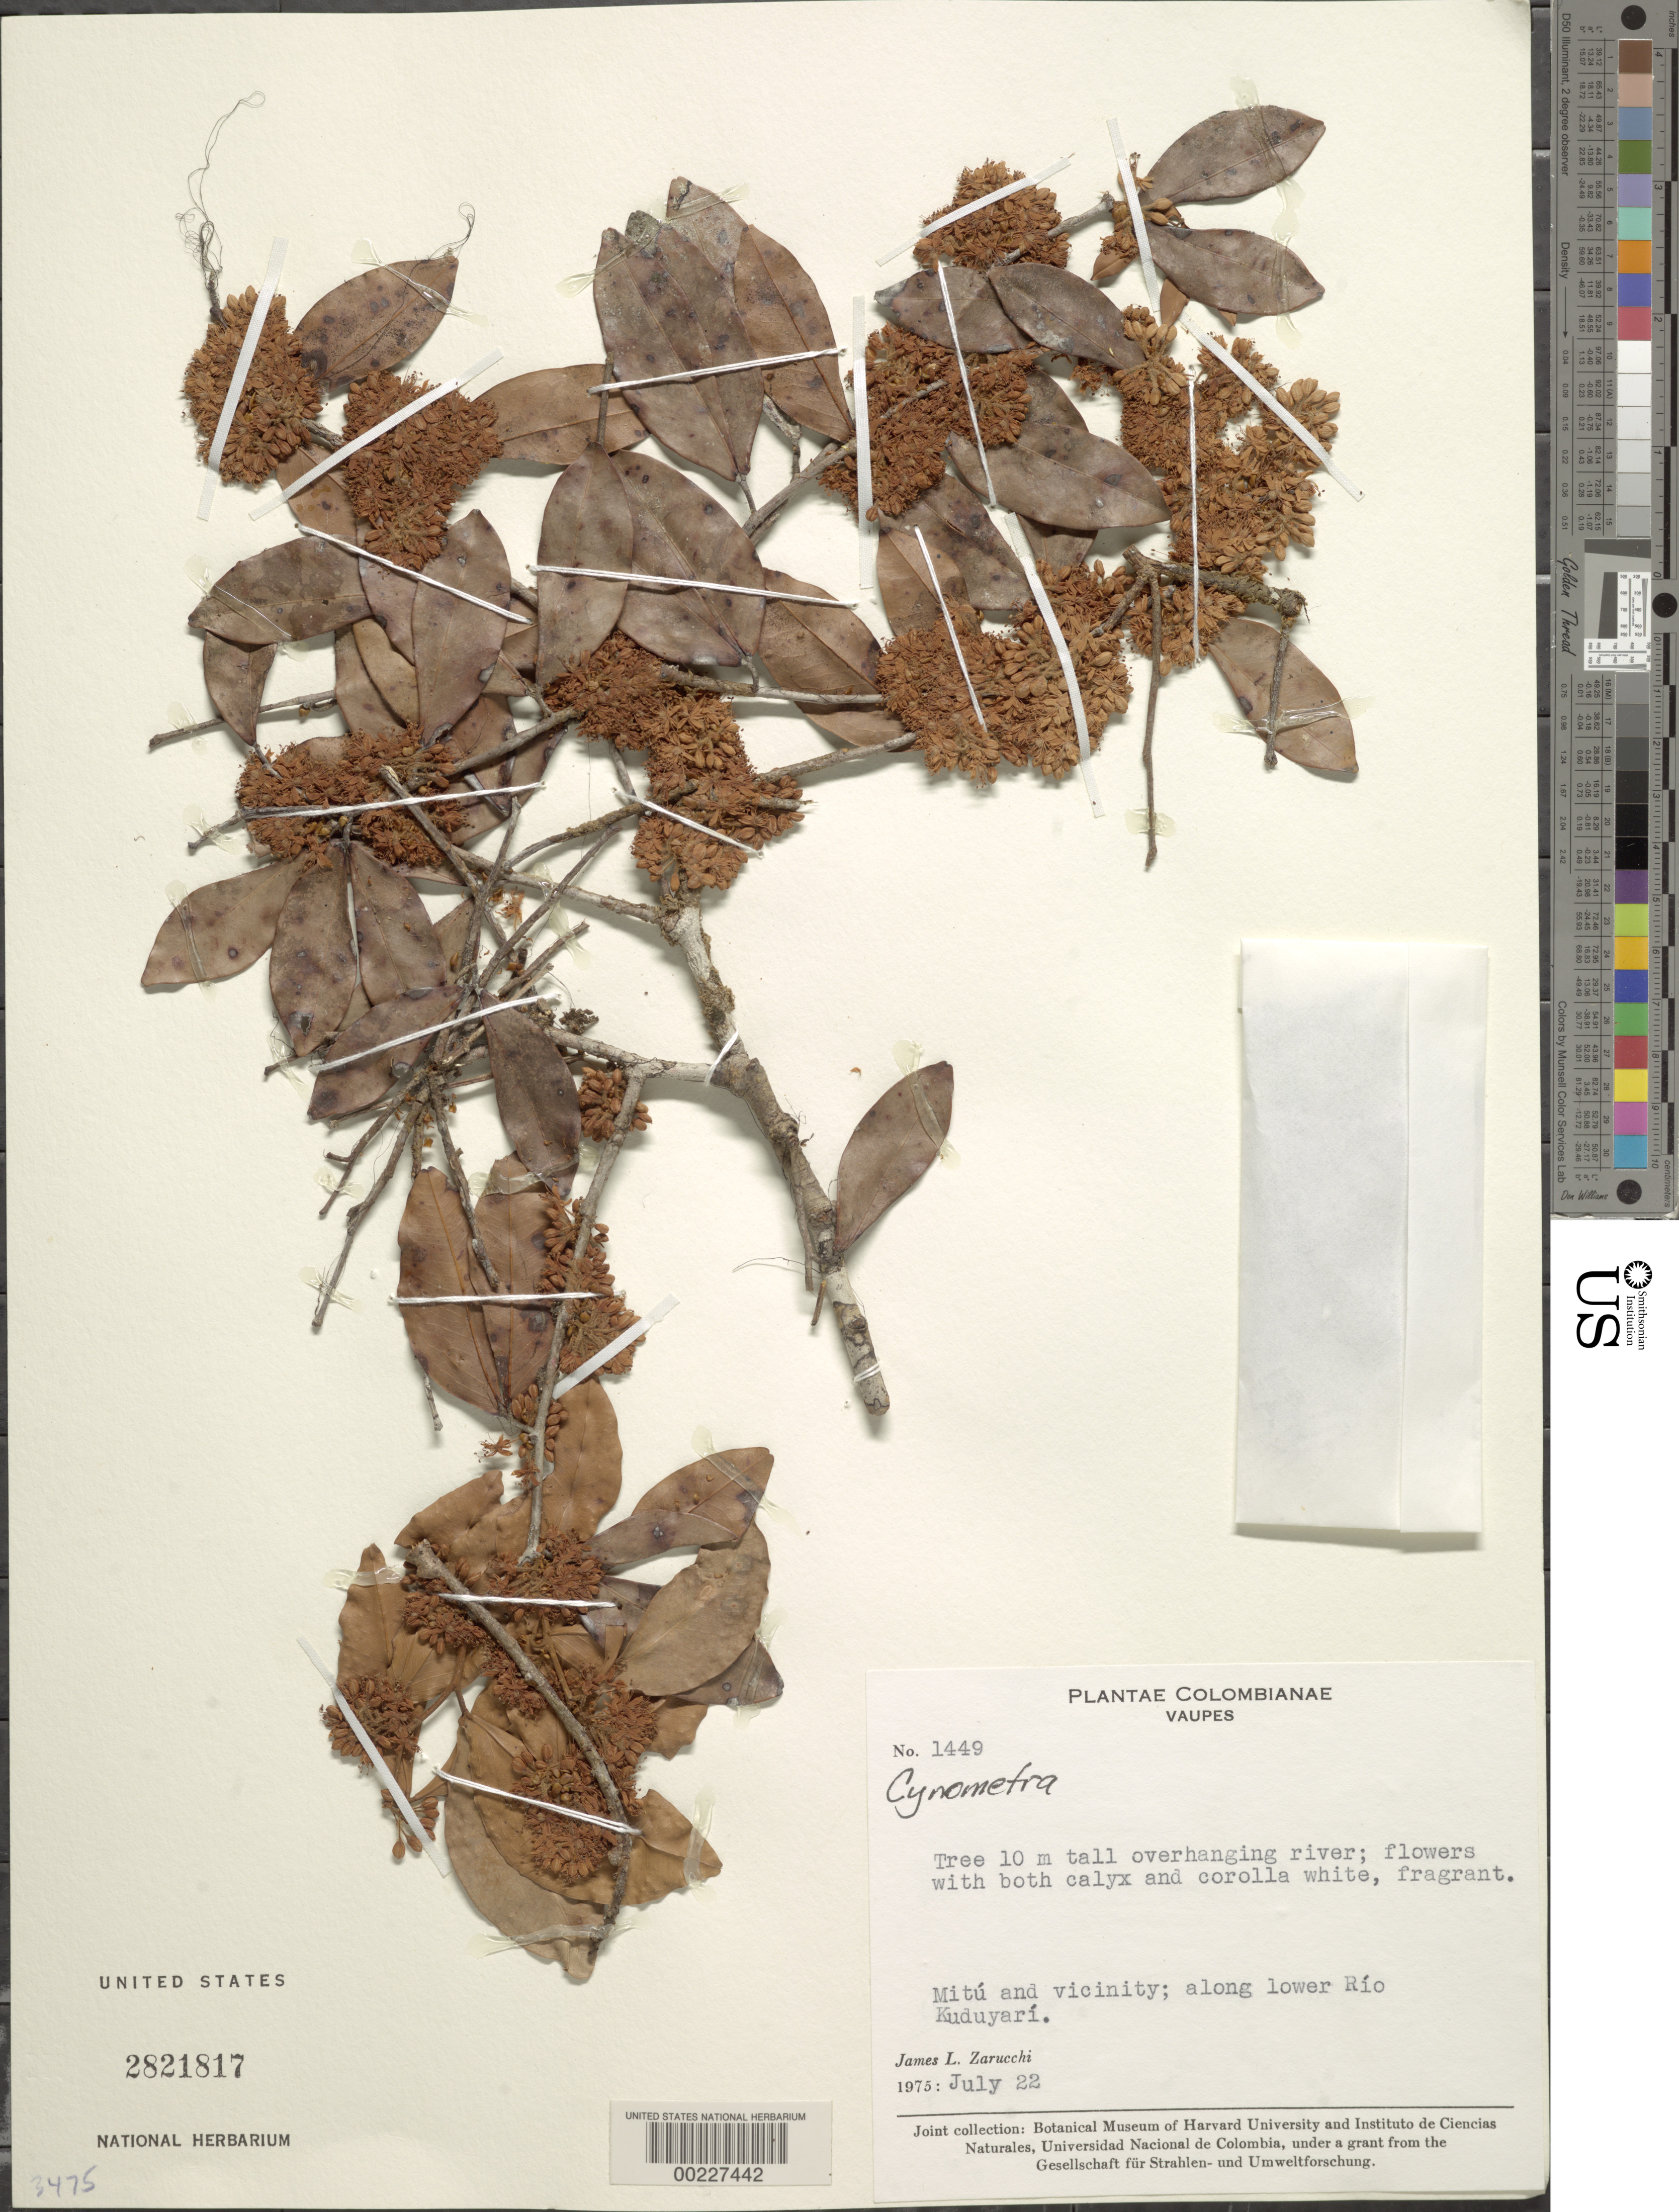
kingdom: Plantae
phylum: Tracheophyta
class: Magnoliopsida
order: Fabales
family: Fabaceae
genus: Cynometra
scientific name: Cynometra sp.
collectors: J. L. Zarucchi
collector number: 1449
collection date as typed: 22 Jul 1975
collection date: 1975-07-22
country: Colombia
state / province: Vaupés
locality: Mitu and vicinity; along lower Rio Kuduyari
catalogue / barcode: US 2821817